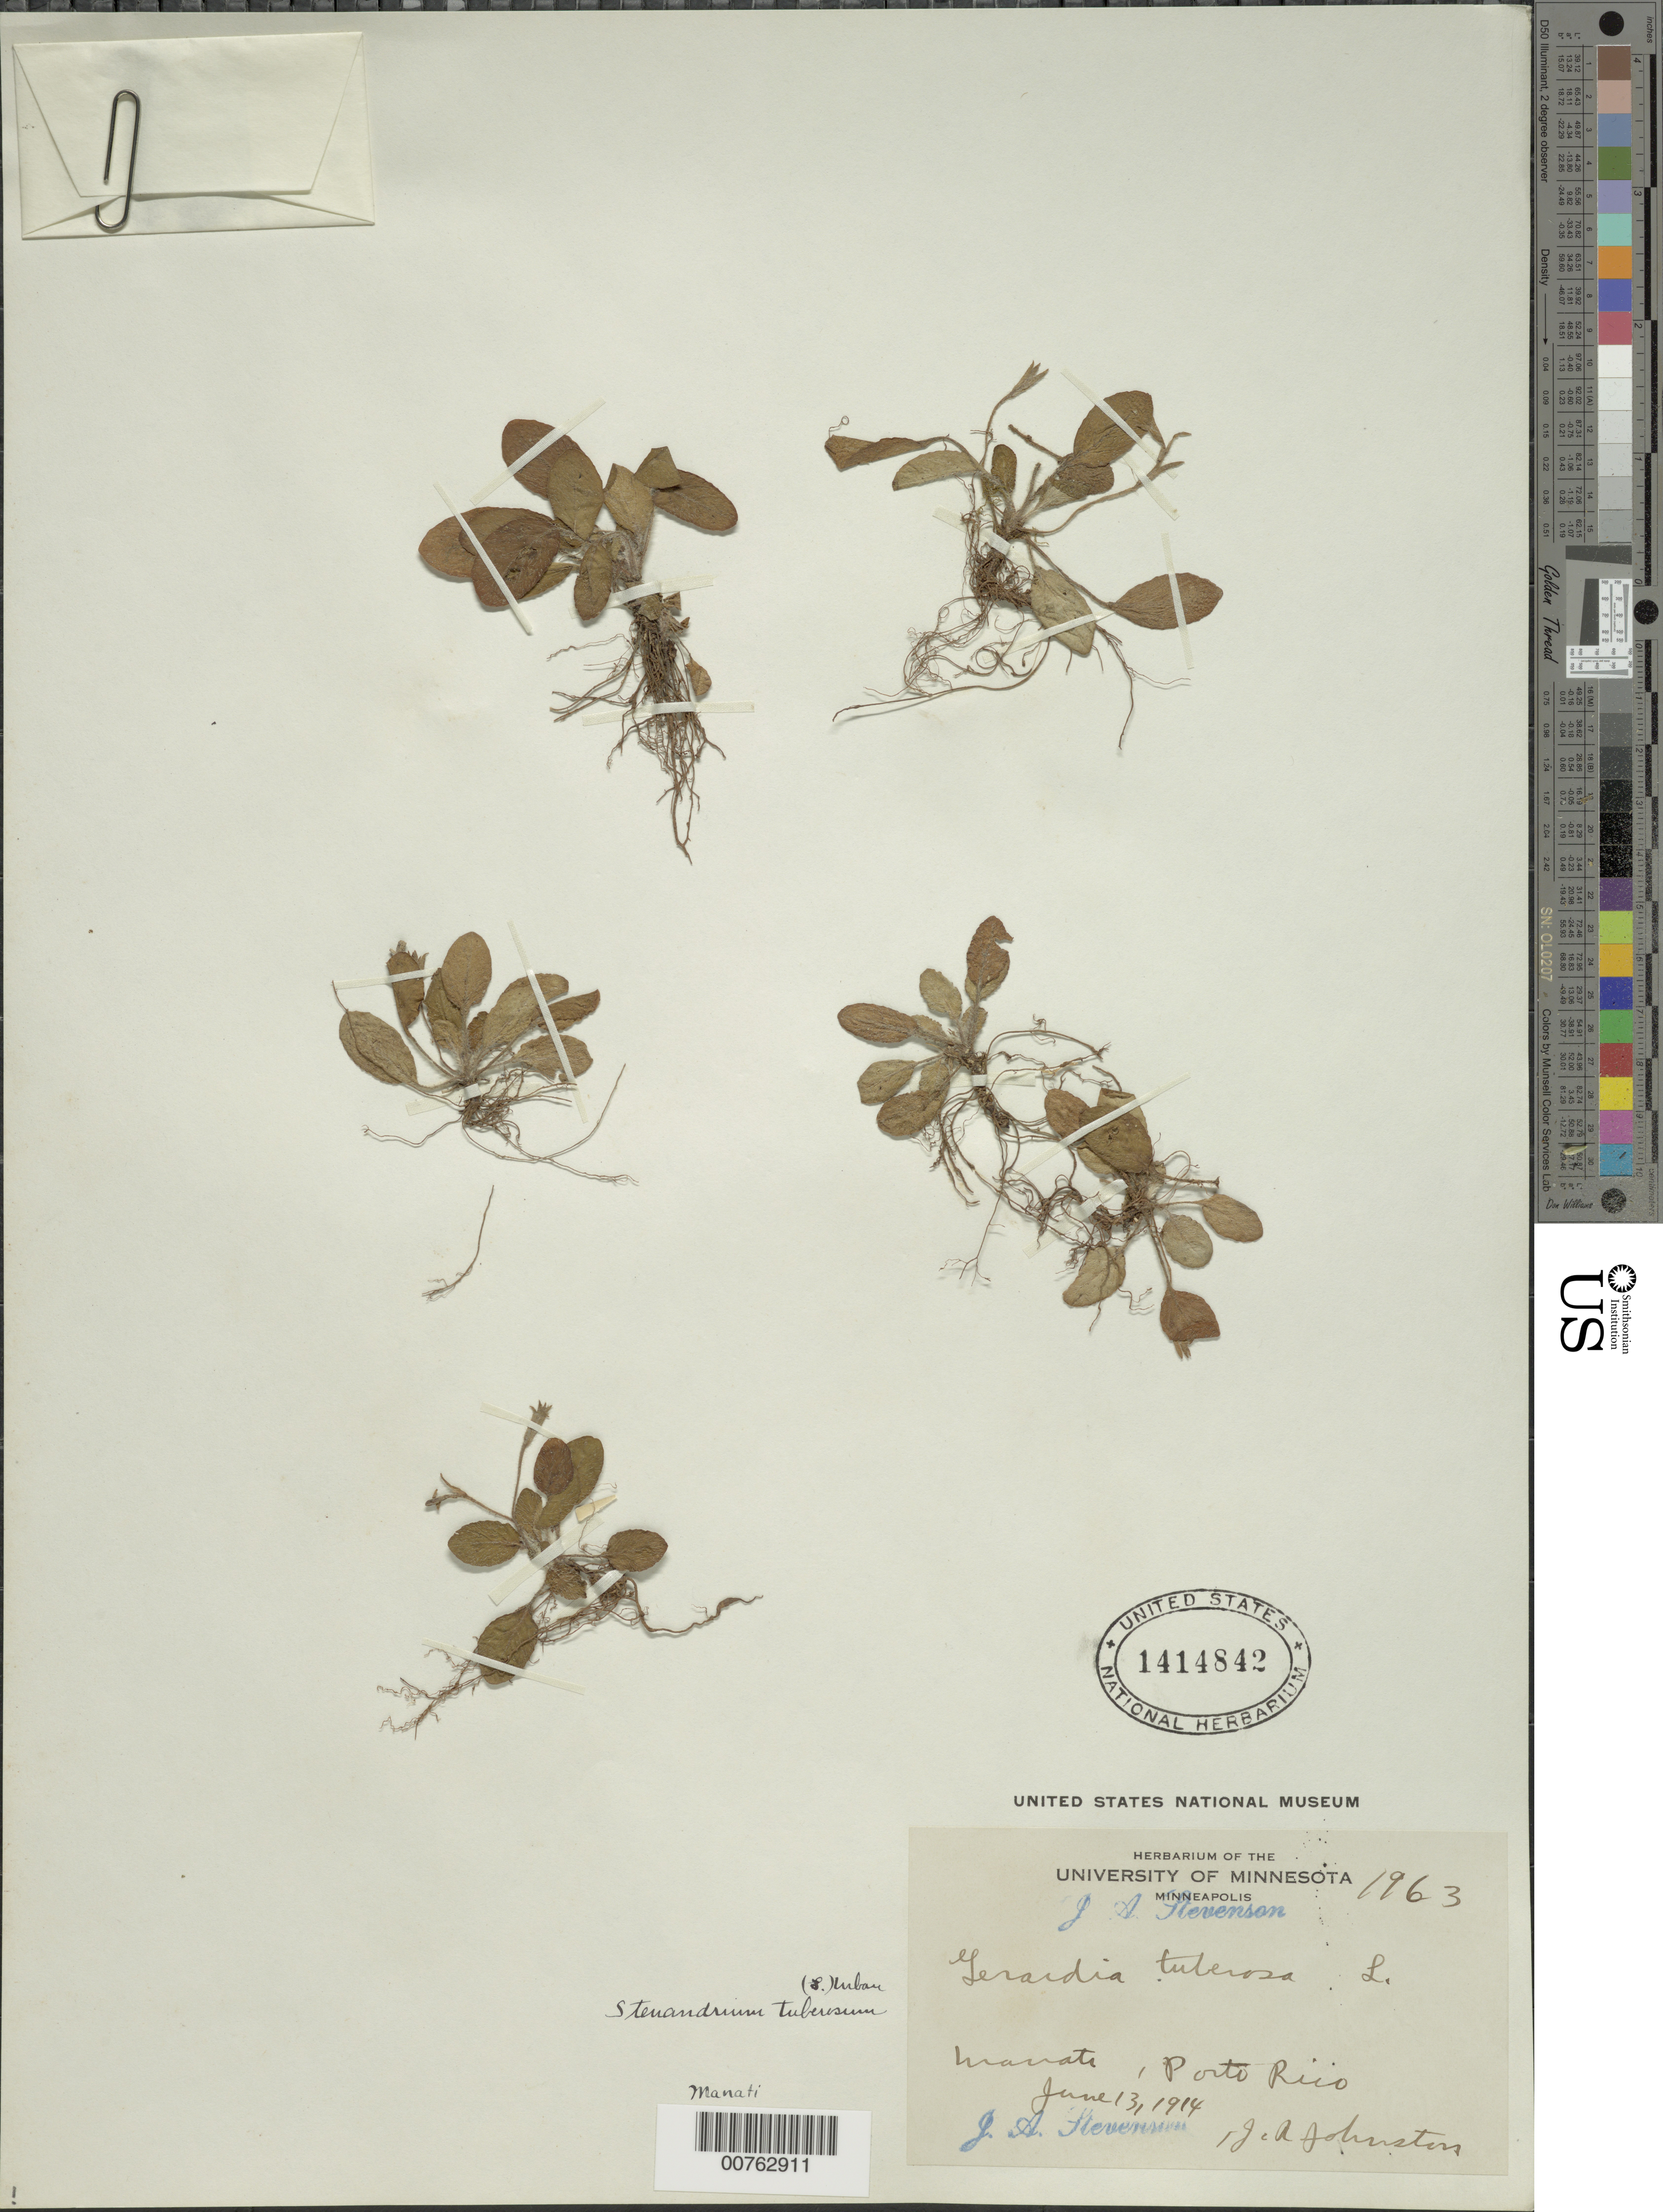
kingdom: Plantae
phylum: Tracheophyta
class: Magnoliopsida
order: Lamiales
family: Acanthaceae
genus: Stenandrium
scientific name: Stenandrium tuberosum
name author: (L.) Urb.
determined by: Acevedo-Rodríguez, P., (BOT), Smithsonian Institution - National Museum of Natural History (UNITED STATES)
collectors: J. Stevenson & J. Johnston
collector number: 1963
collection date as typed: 13 Jun 1914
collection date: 1914-06-13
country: Puerto Rico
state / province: Manatí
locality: Manati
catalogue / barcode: US 1414842